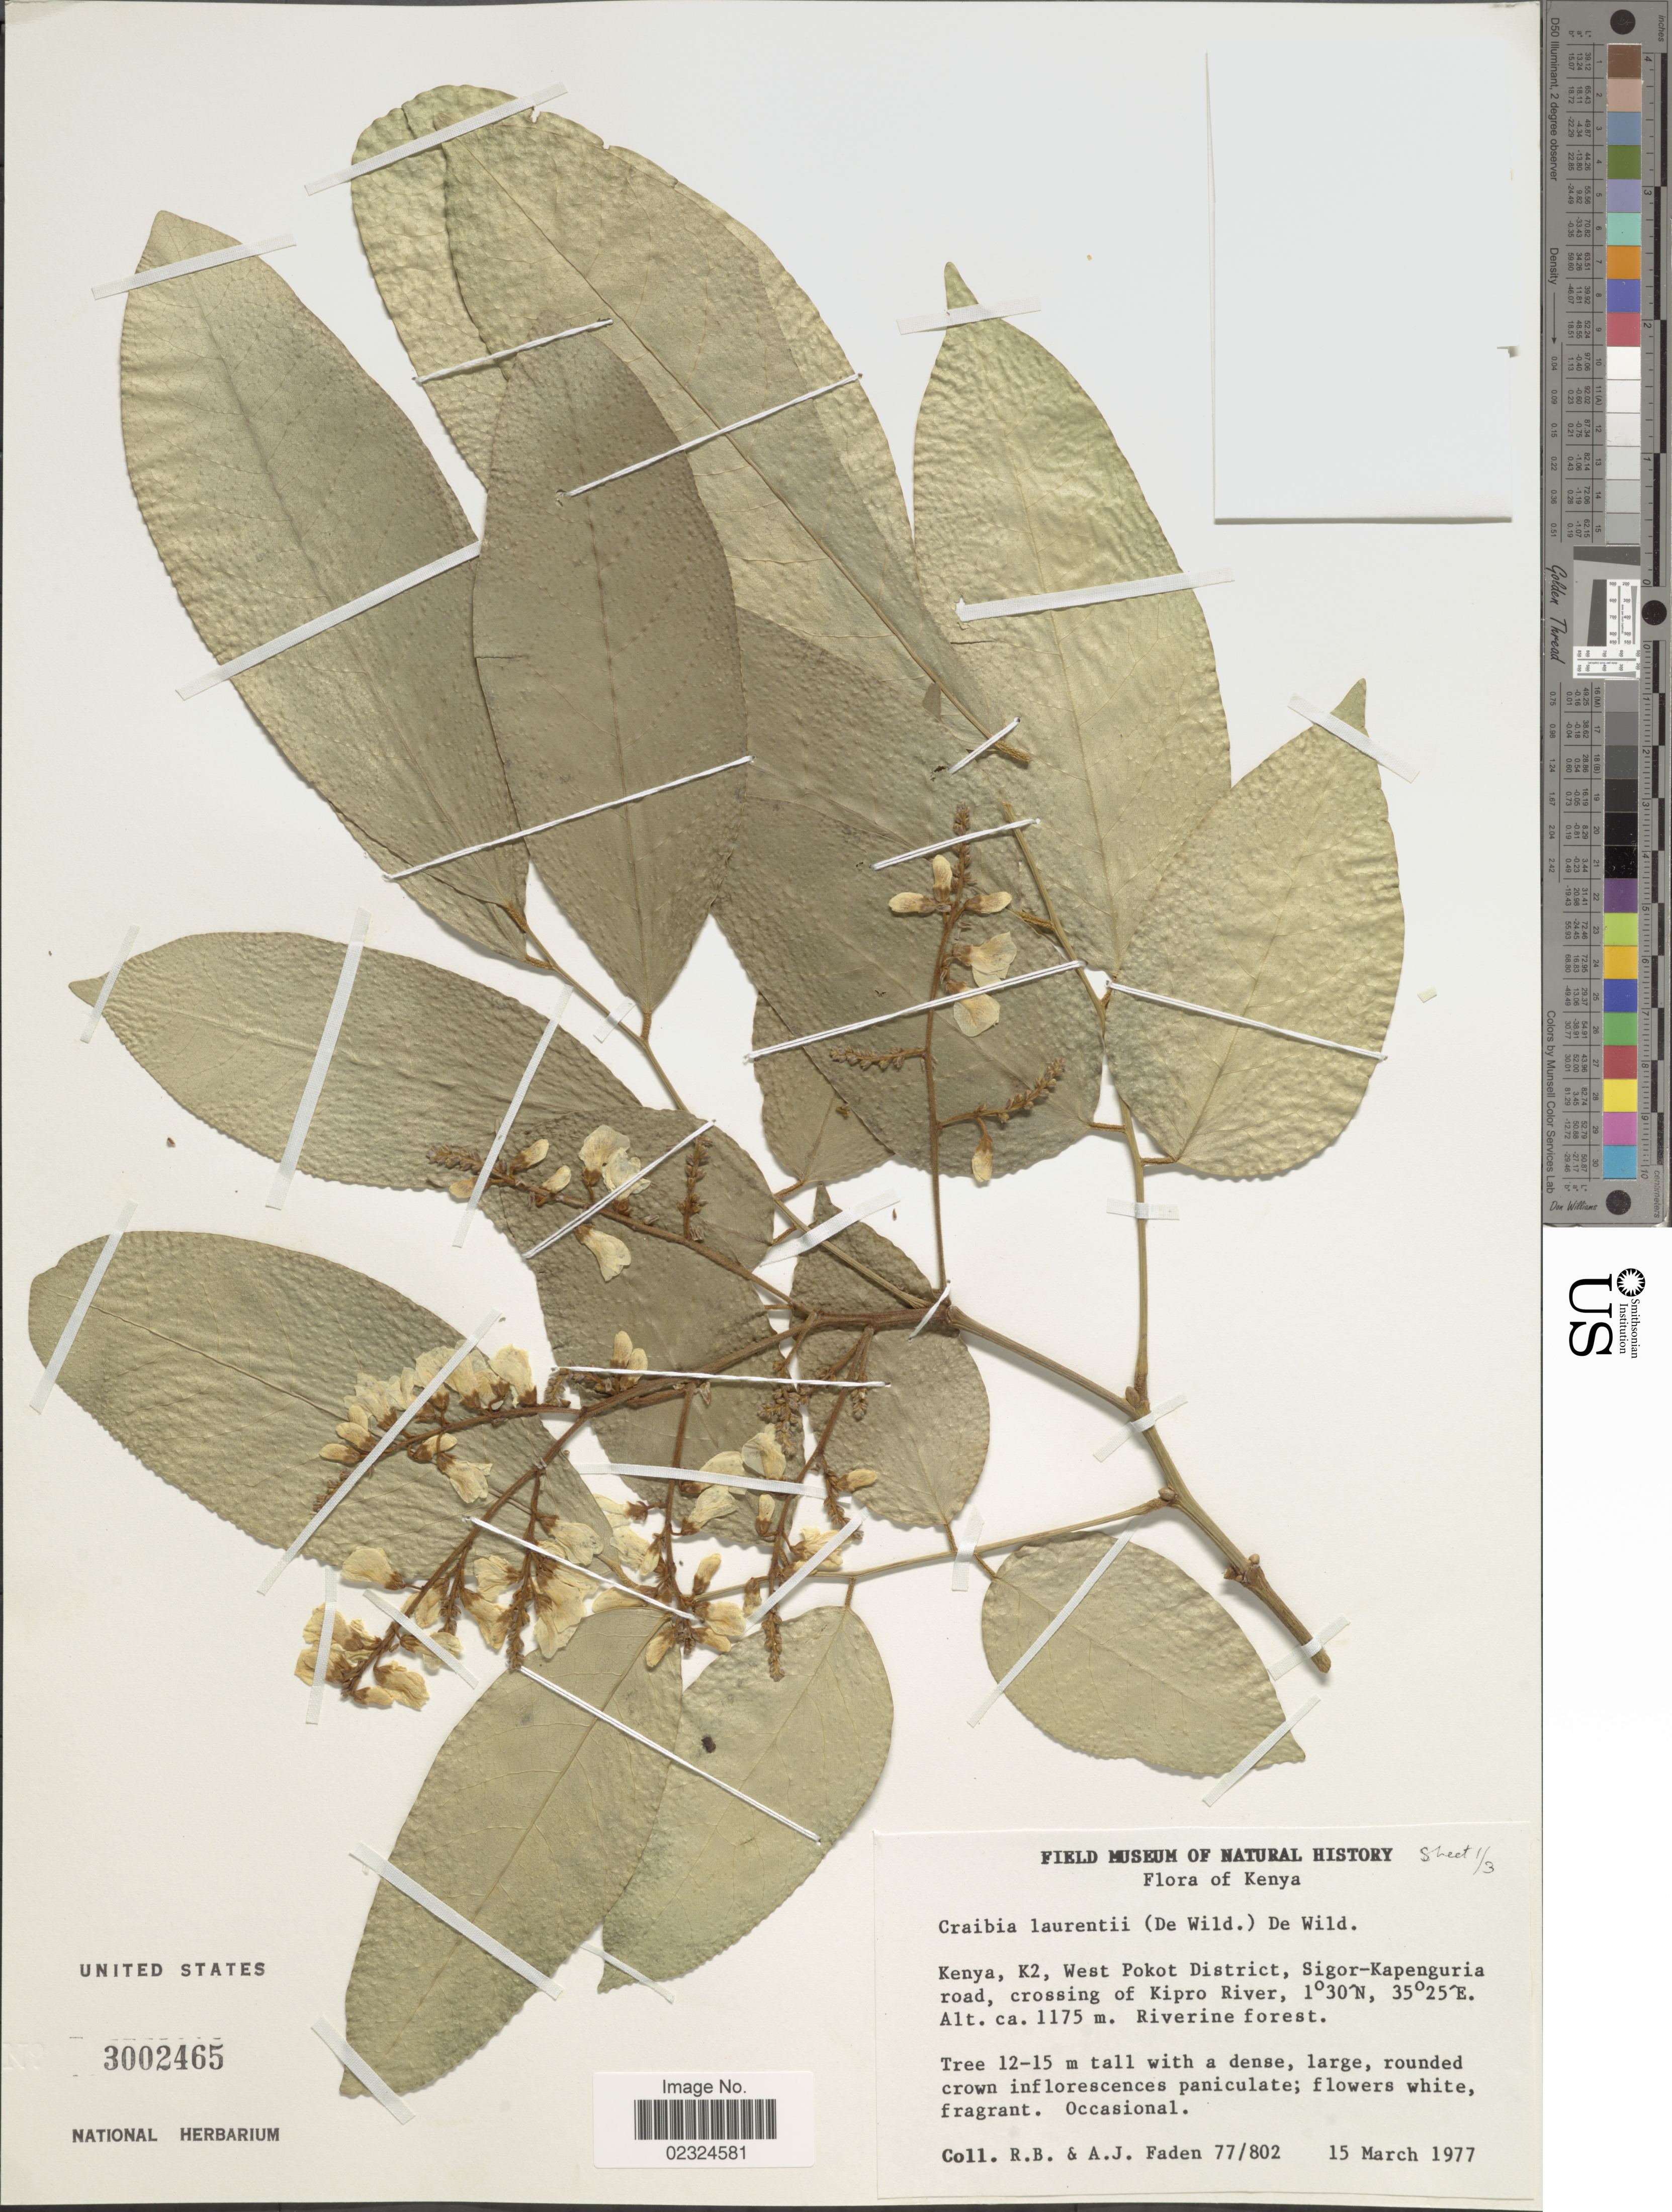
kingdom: Plantae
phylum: Tracheophyta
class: Magnoliopsida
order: Fabales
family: Fabaceae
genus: Craibia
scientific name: Craibia laurentii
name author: (De Wild.) De Wild.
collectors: R. B. Faden & A. J. Faden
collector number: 77/802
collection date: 1977-03-15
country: Kenya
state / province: West Pokot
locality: Kenya, K2, West Pokot District, Sigor-Kapenguria road, crossing of Kipro River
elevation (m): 1175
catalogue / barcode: US 3002465